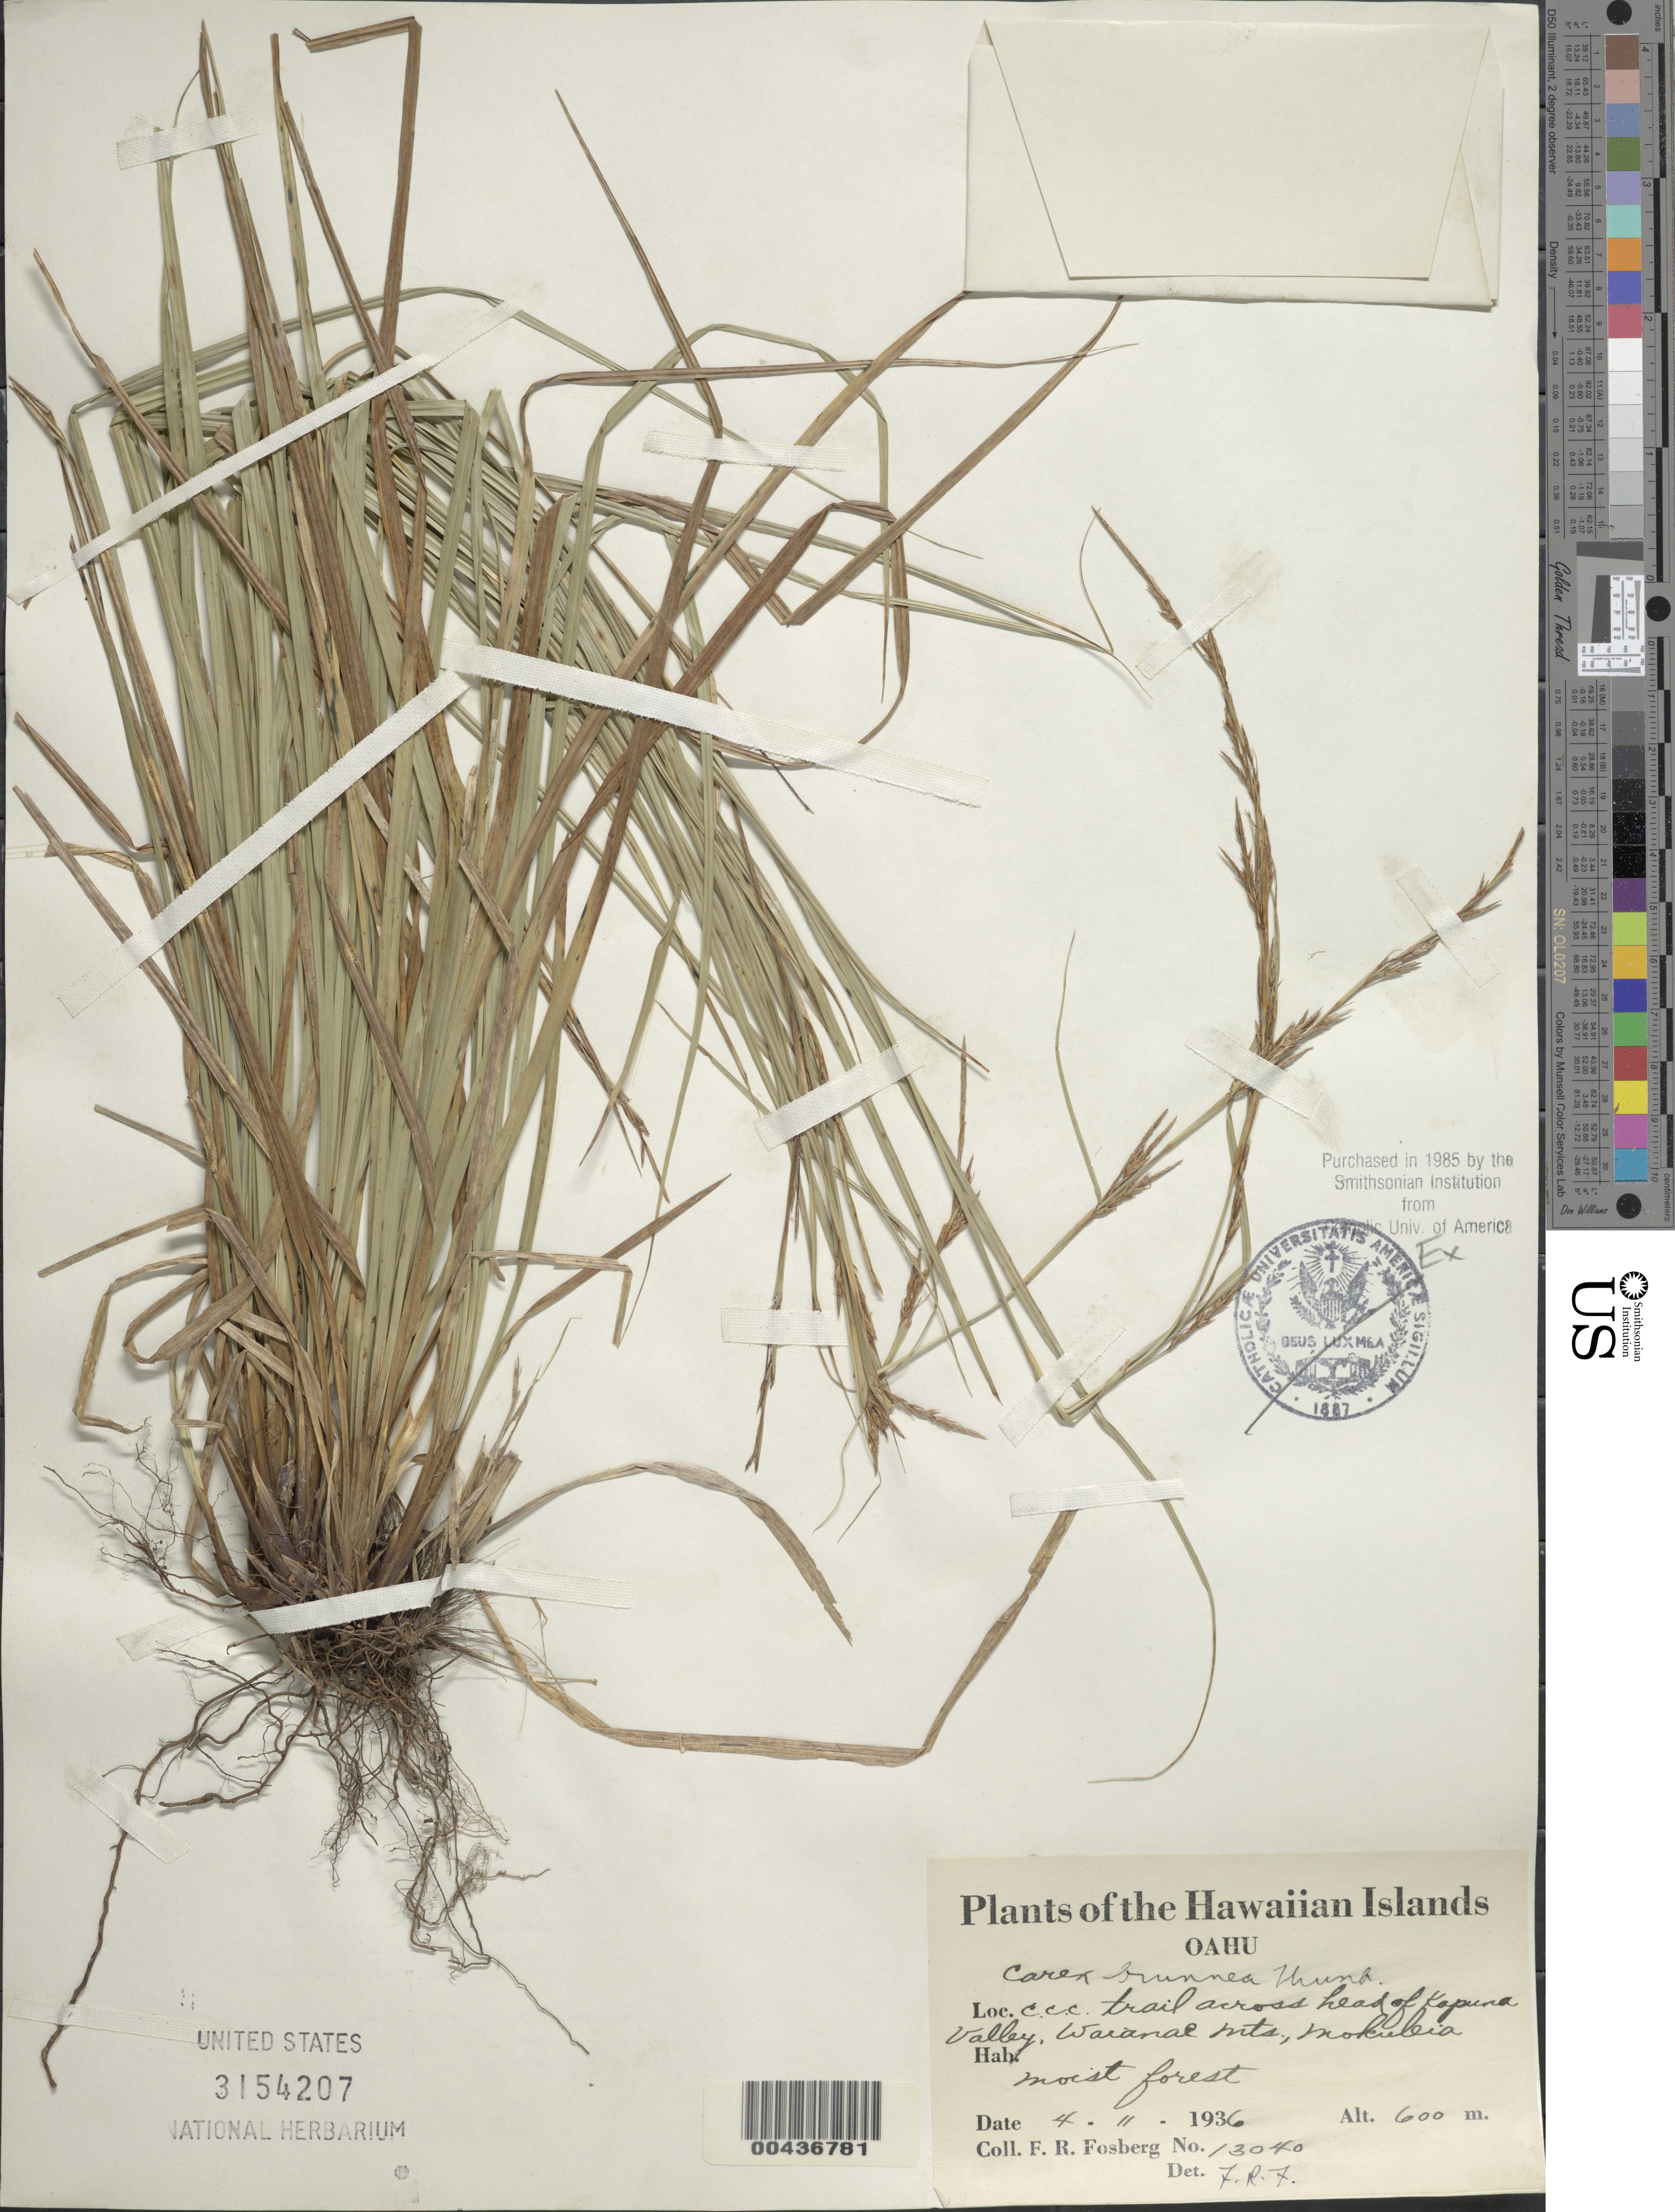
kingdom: Plantae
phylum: Tracheophyta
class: Liliopsida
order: Poales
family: Cyperaceae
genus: Carex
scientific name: Carex meyenii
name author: Nees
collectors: F. R. Fosberg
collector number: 13040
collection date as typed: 4 Nov 1936 or 11 Apr 1936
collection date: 1936-04-11 or 1936-11-04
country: United States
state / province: Hawaii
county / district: Honolulu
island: Oahu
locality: C.C.C. trail across head of Kapuna Valley, Waianae Mts., Mokuleia, Oahu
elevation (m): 600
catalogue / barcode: US 3154207